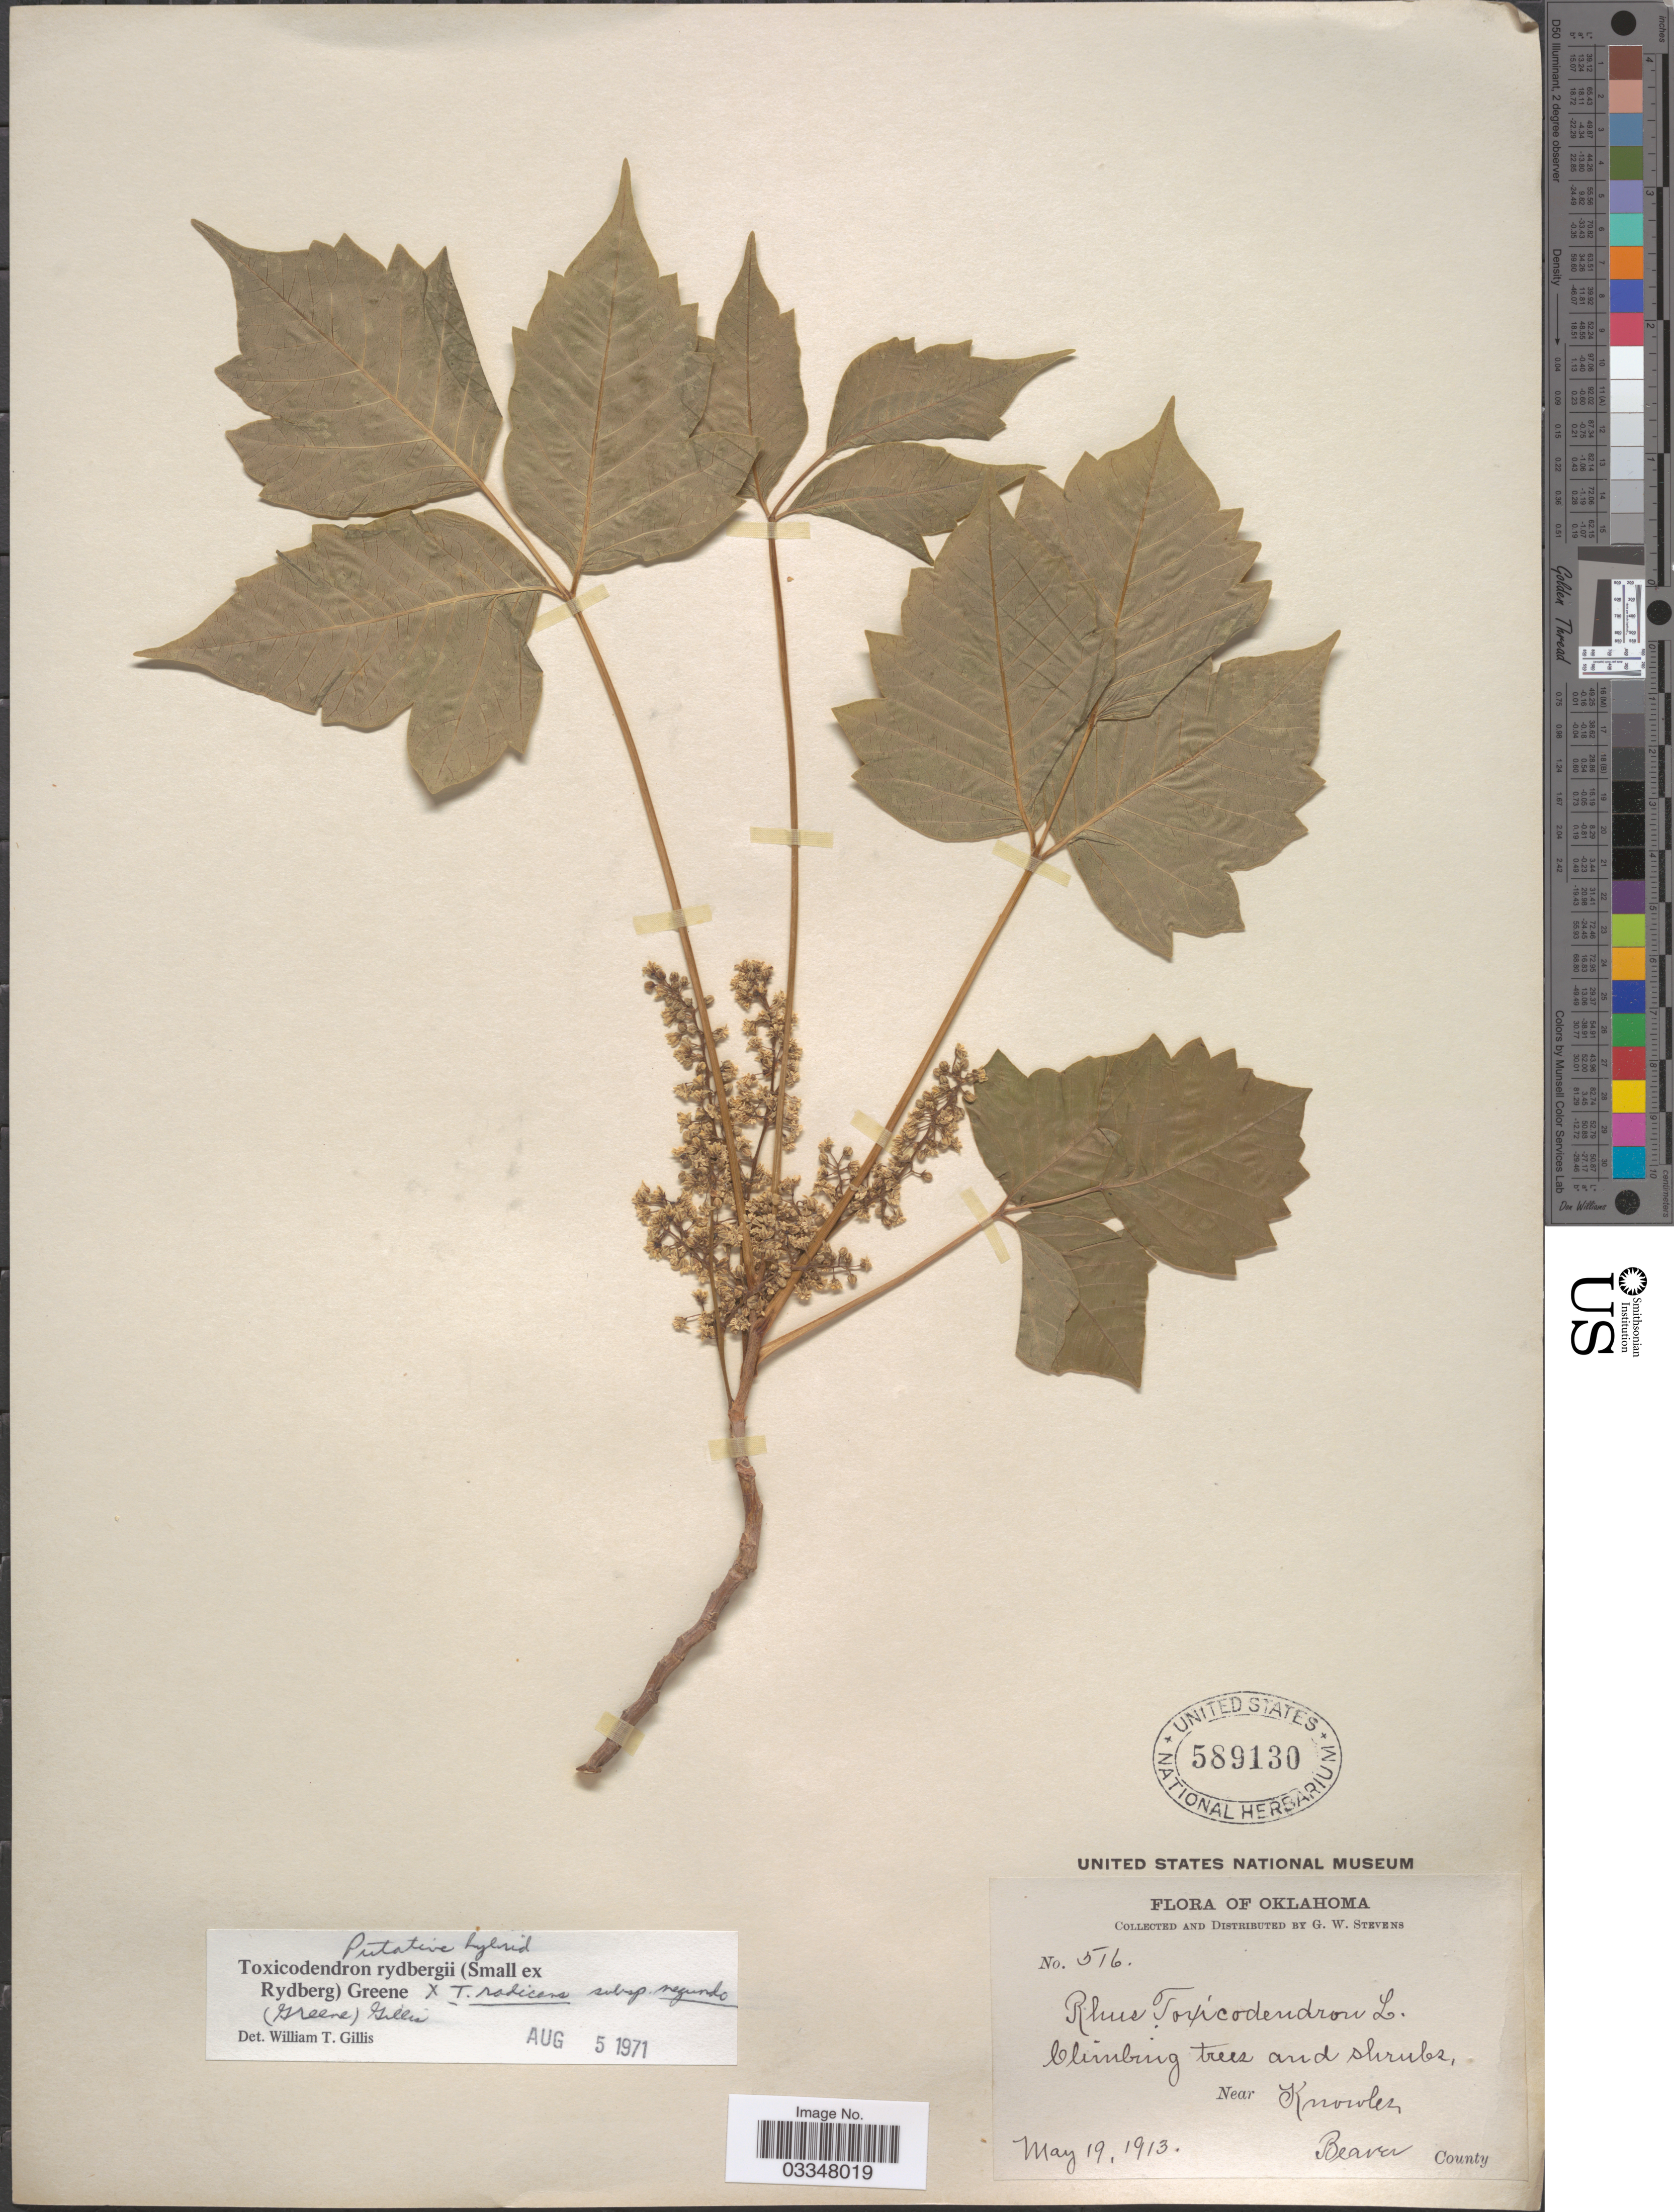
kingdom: Plantae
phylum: Tracheophyta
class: Magnoliopsida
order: Sapindales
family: Anacardiaceae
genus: Toxicodendron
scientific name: Toxicodendron radicans subsp. rydbergii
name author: (Small & Rydb.) Á. Löve & D. Löve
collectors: G. W. Stevens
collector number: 516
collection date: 1913-05-19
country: United States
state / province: Oklahoma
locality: Near Knowles, Beaver County.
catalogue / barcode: US 589130